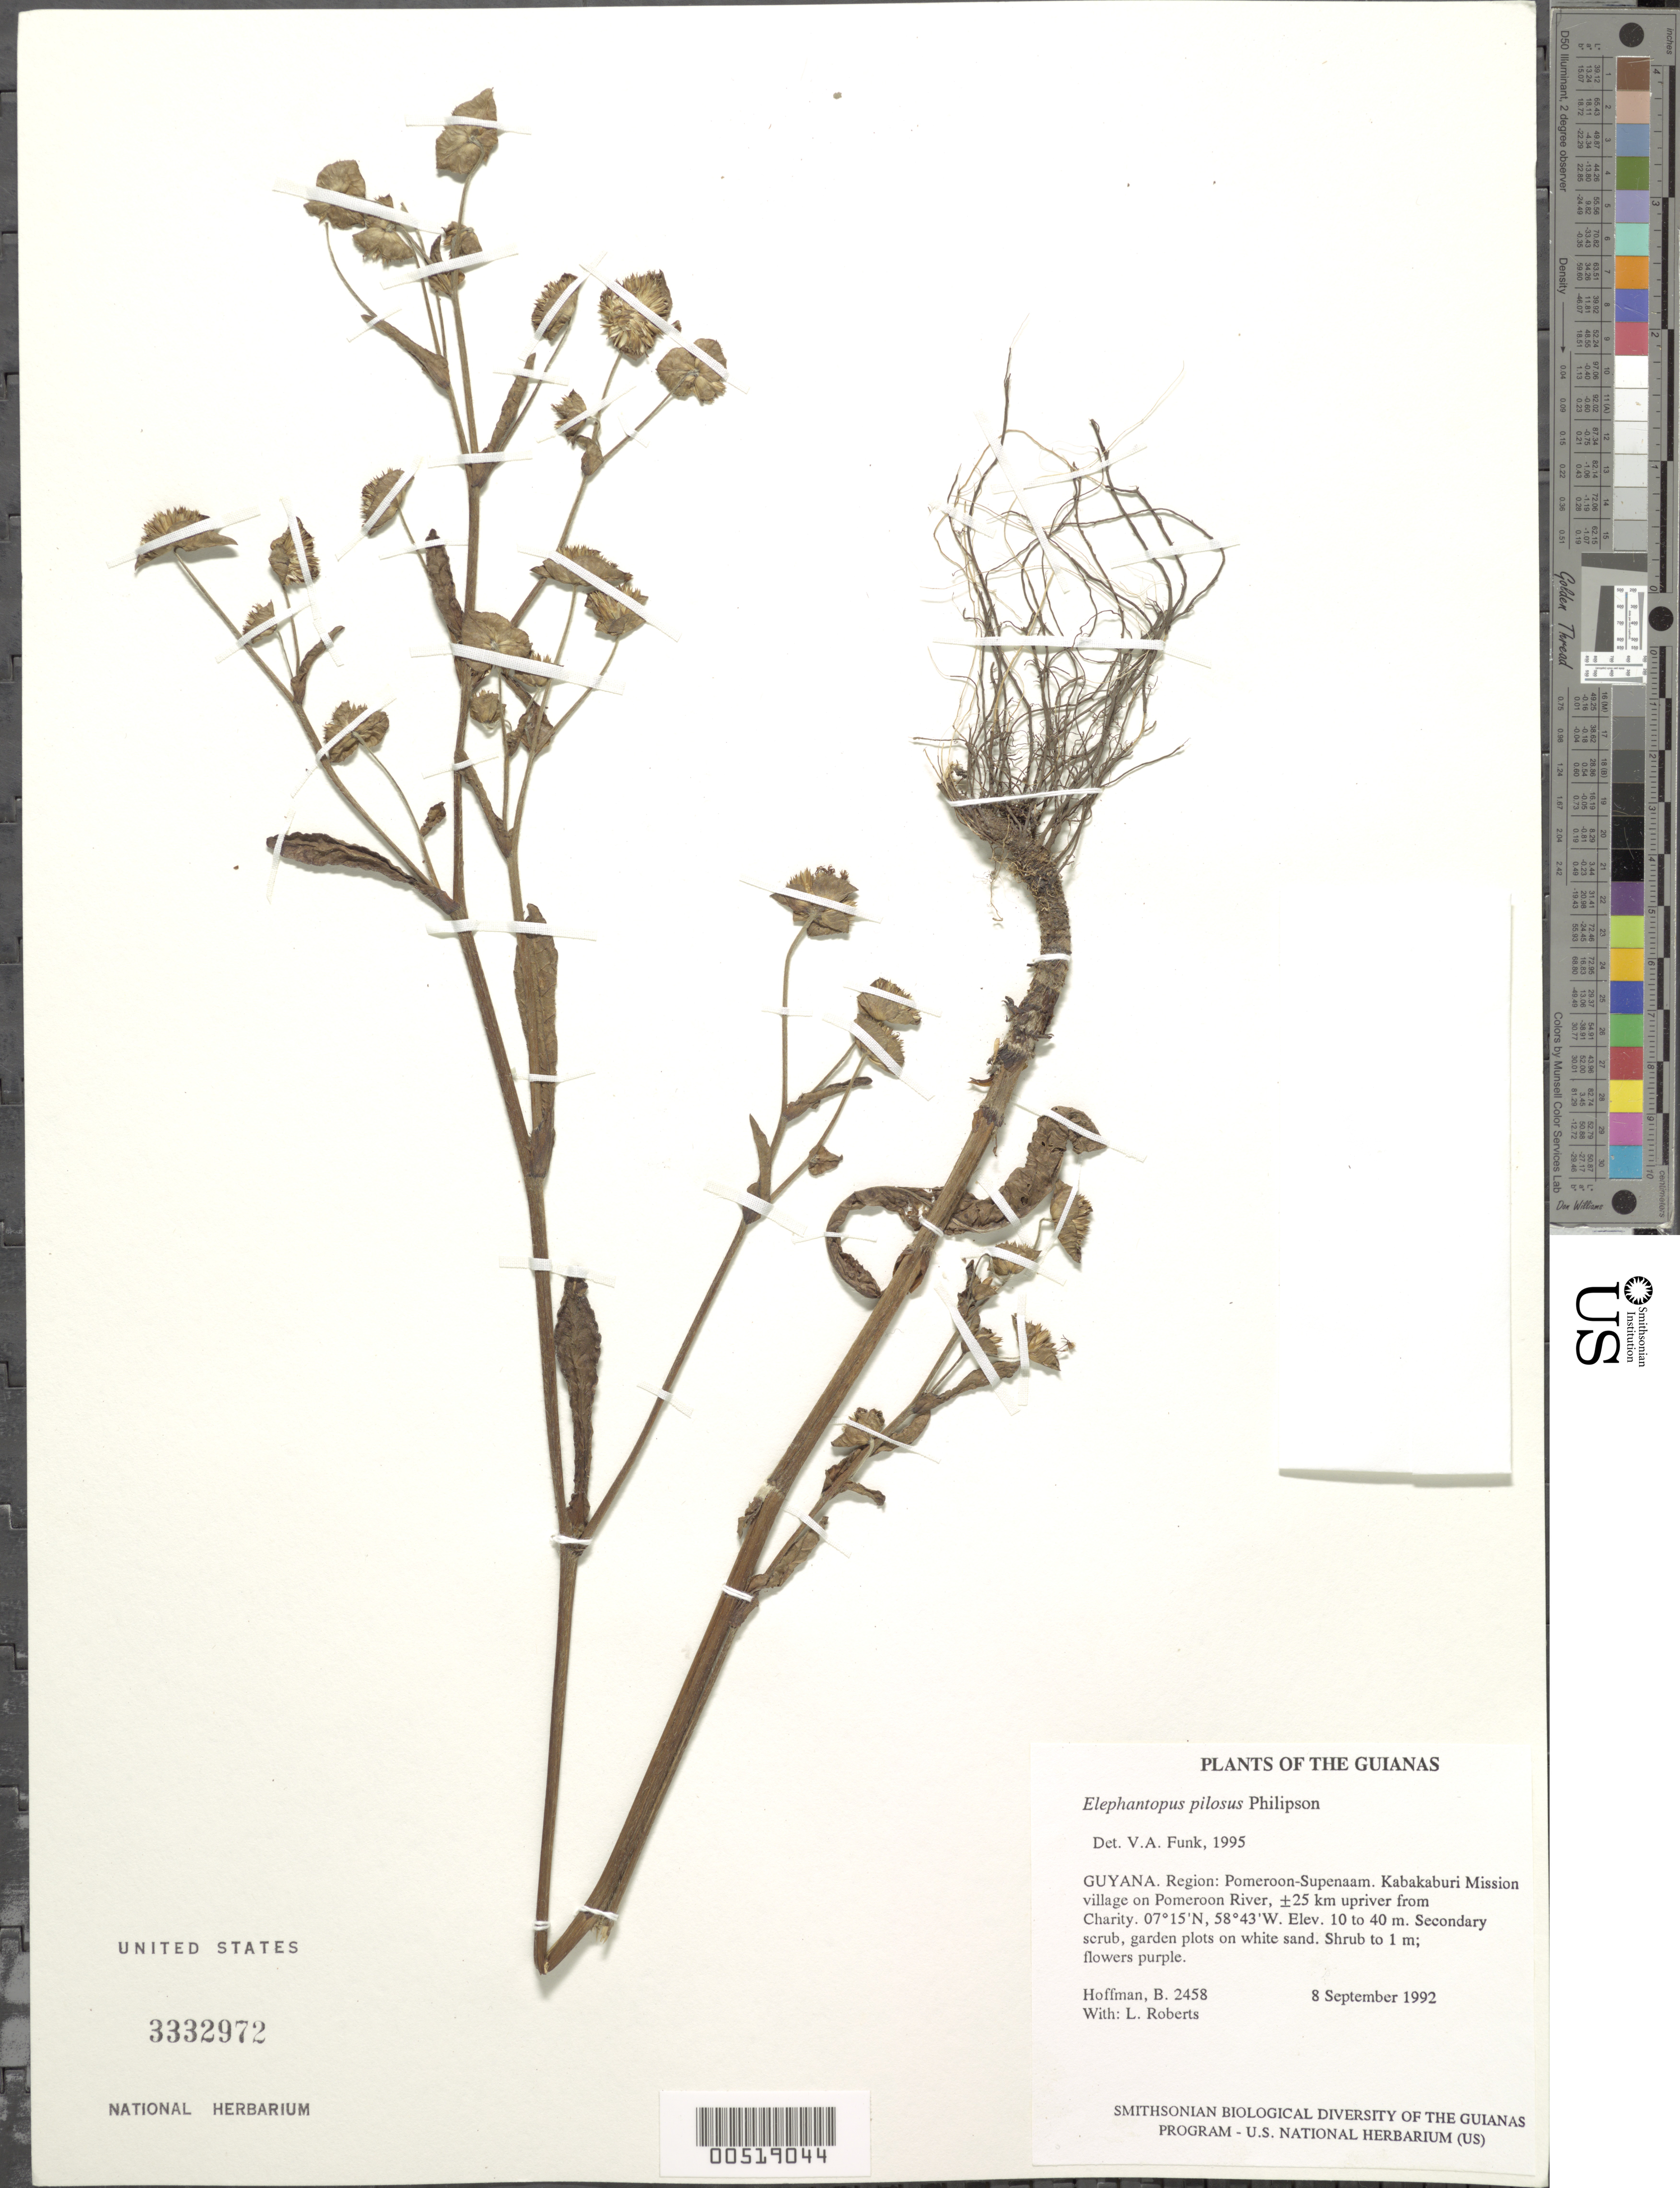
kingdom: Plantae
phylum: Tracheophyta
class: Magnoliopsida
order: Asterales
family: Asteraceae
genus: Elephantopus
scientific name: Elephantopus mollis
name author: Kunth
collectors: B. Hoffman & L. Roberts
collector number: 2458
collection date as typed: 8 September 1992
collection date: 1992-09-08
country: Guyana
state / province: Pomeroon-Supenaam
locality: Kabakaburi Mission village on Pomeroon River, ±25 km upriver from Charity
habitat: Secondary scrub, garden plots on white sand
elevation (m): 10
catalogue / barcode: US 3332972